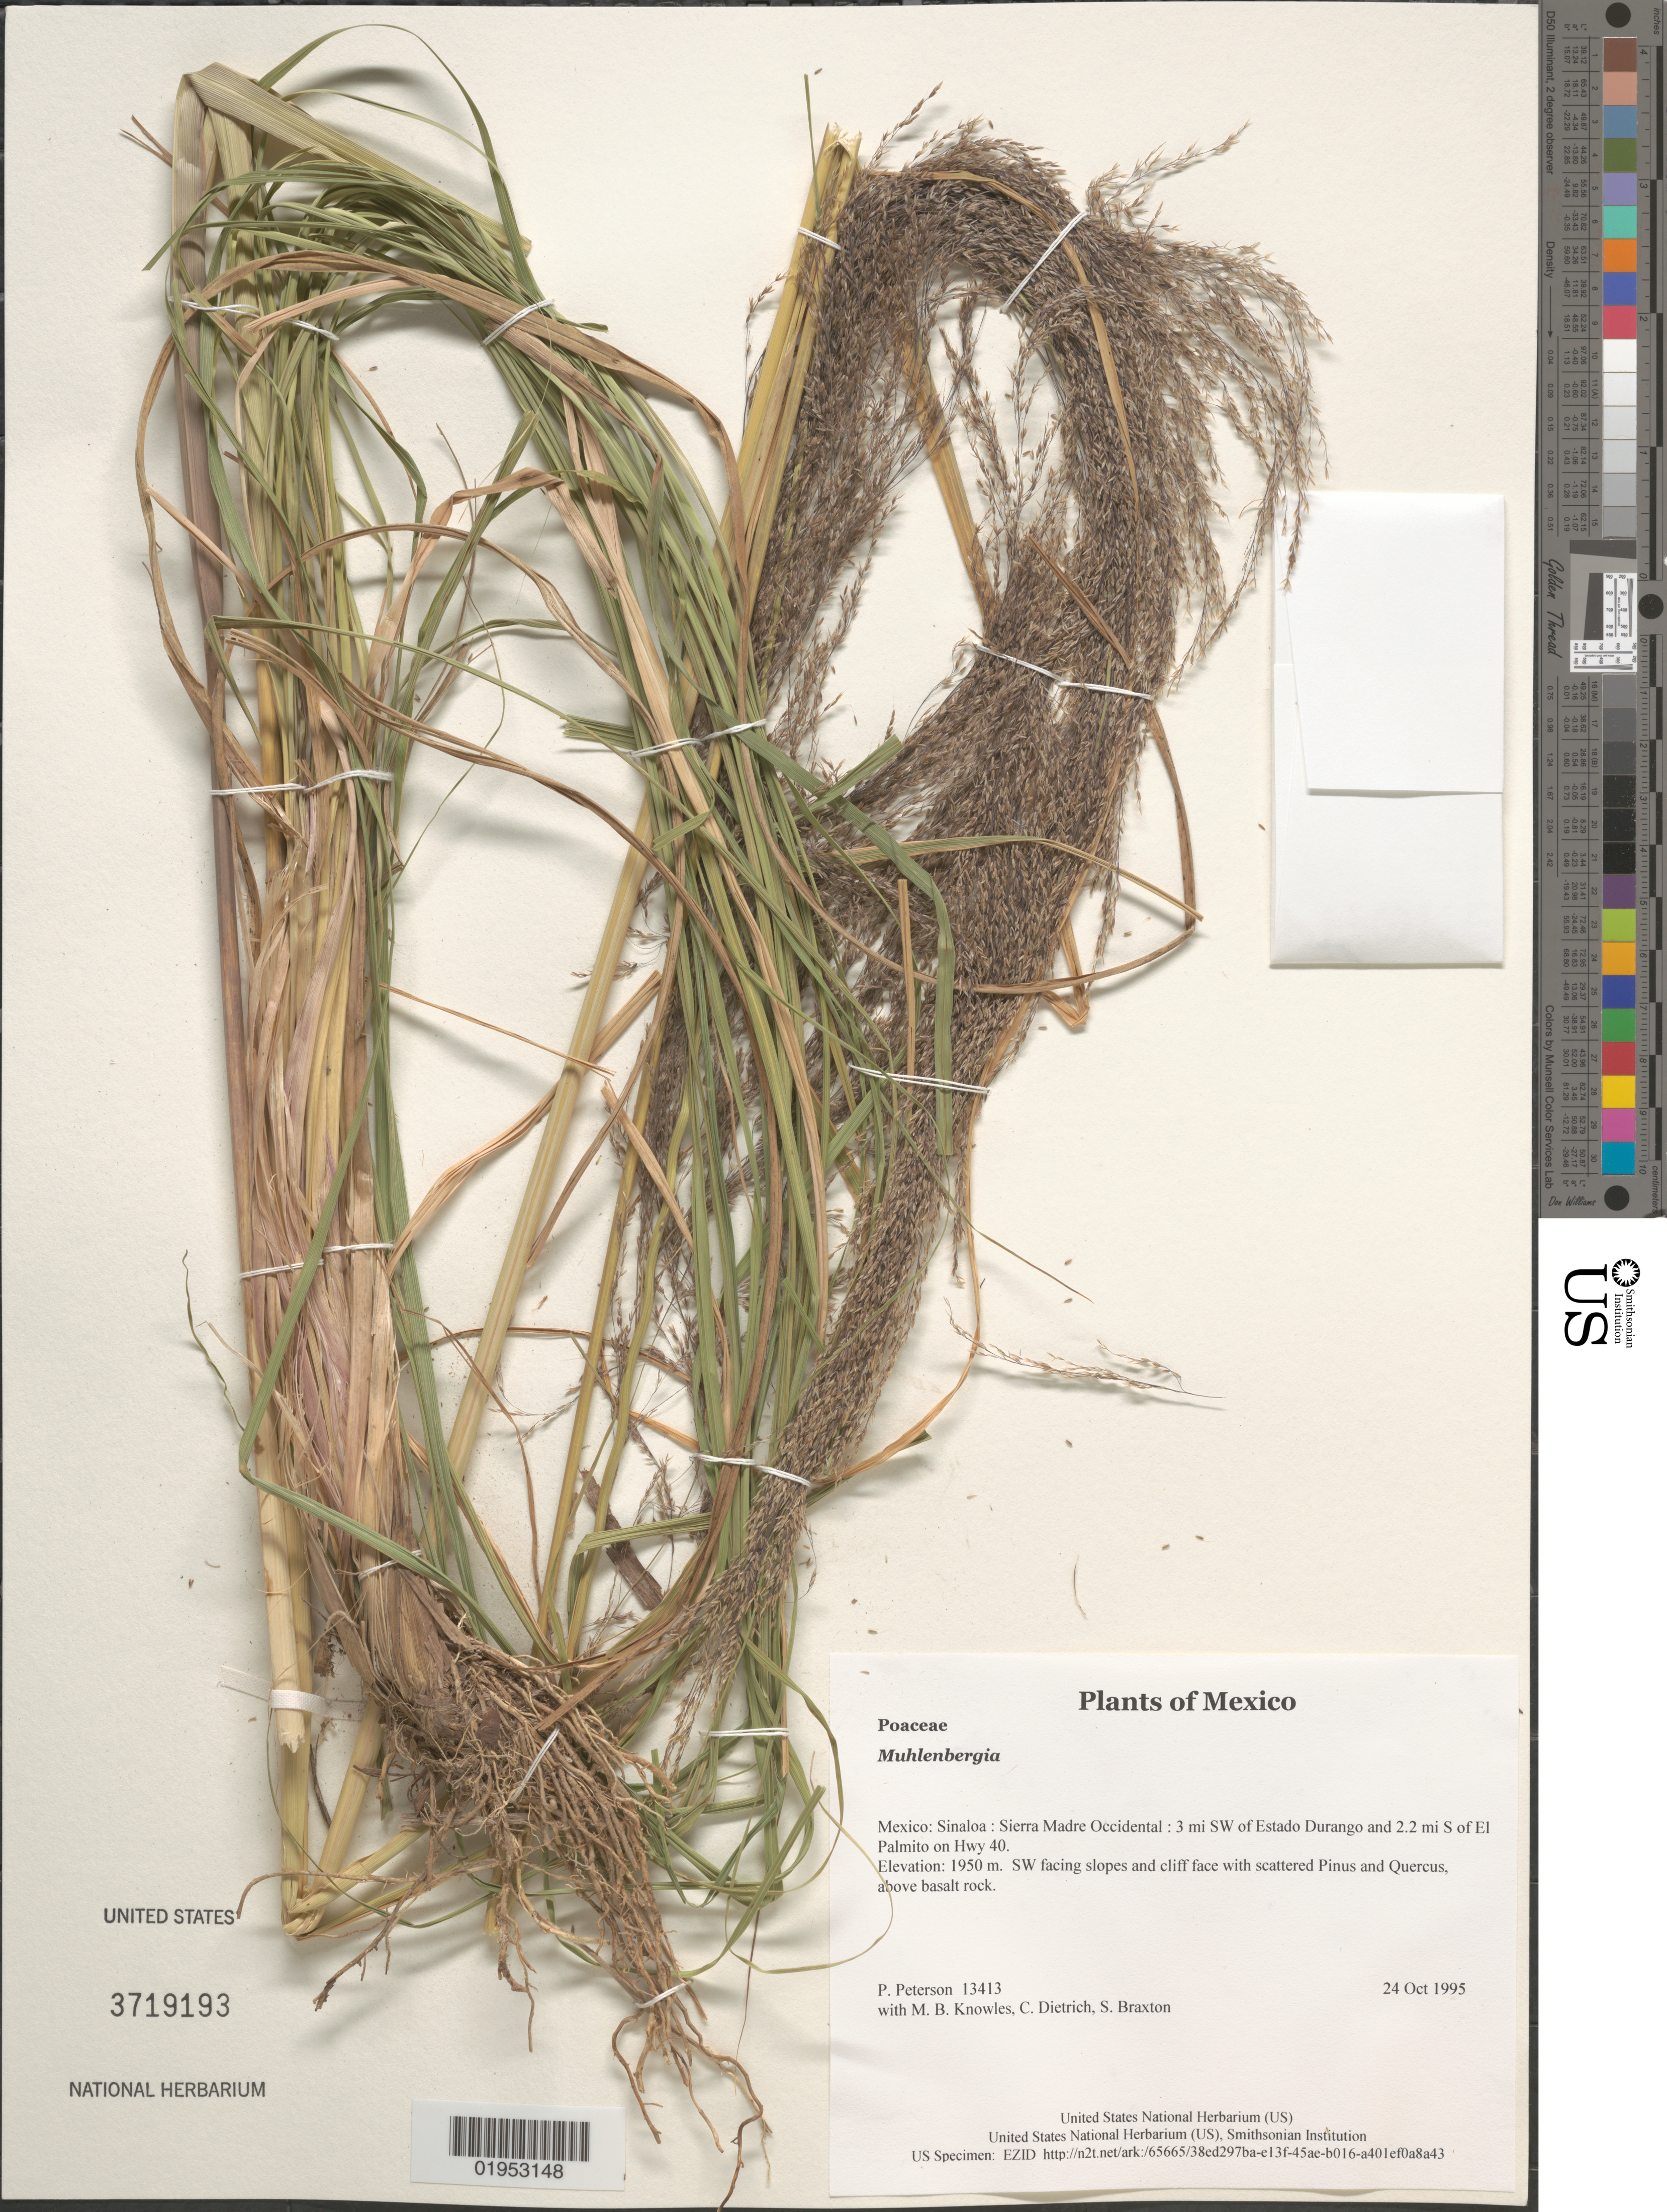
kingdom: Plantae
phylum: Tracheophyta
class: Liliopsida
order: Poales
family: Poaceae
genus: Muhlenbergia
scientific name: Muhlenbergia sp.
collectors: P. M. Peterson, M. B. Knowles, C. Dietrich & S. Braxton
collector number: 13413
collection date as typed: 24 Oct 1995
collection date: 1995-10-24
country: Mexico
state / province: Sinaloa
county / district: Sierra Madre Occidental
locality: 3 mi SW of Estado Durango and 2.2 mi S of El Palmito on Hwy 40.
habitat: SW facing slopes and cliff face with scattered Pinus and Quercus, above basalt rock.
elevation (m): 1950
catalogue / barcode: US 3719193